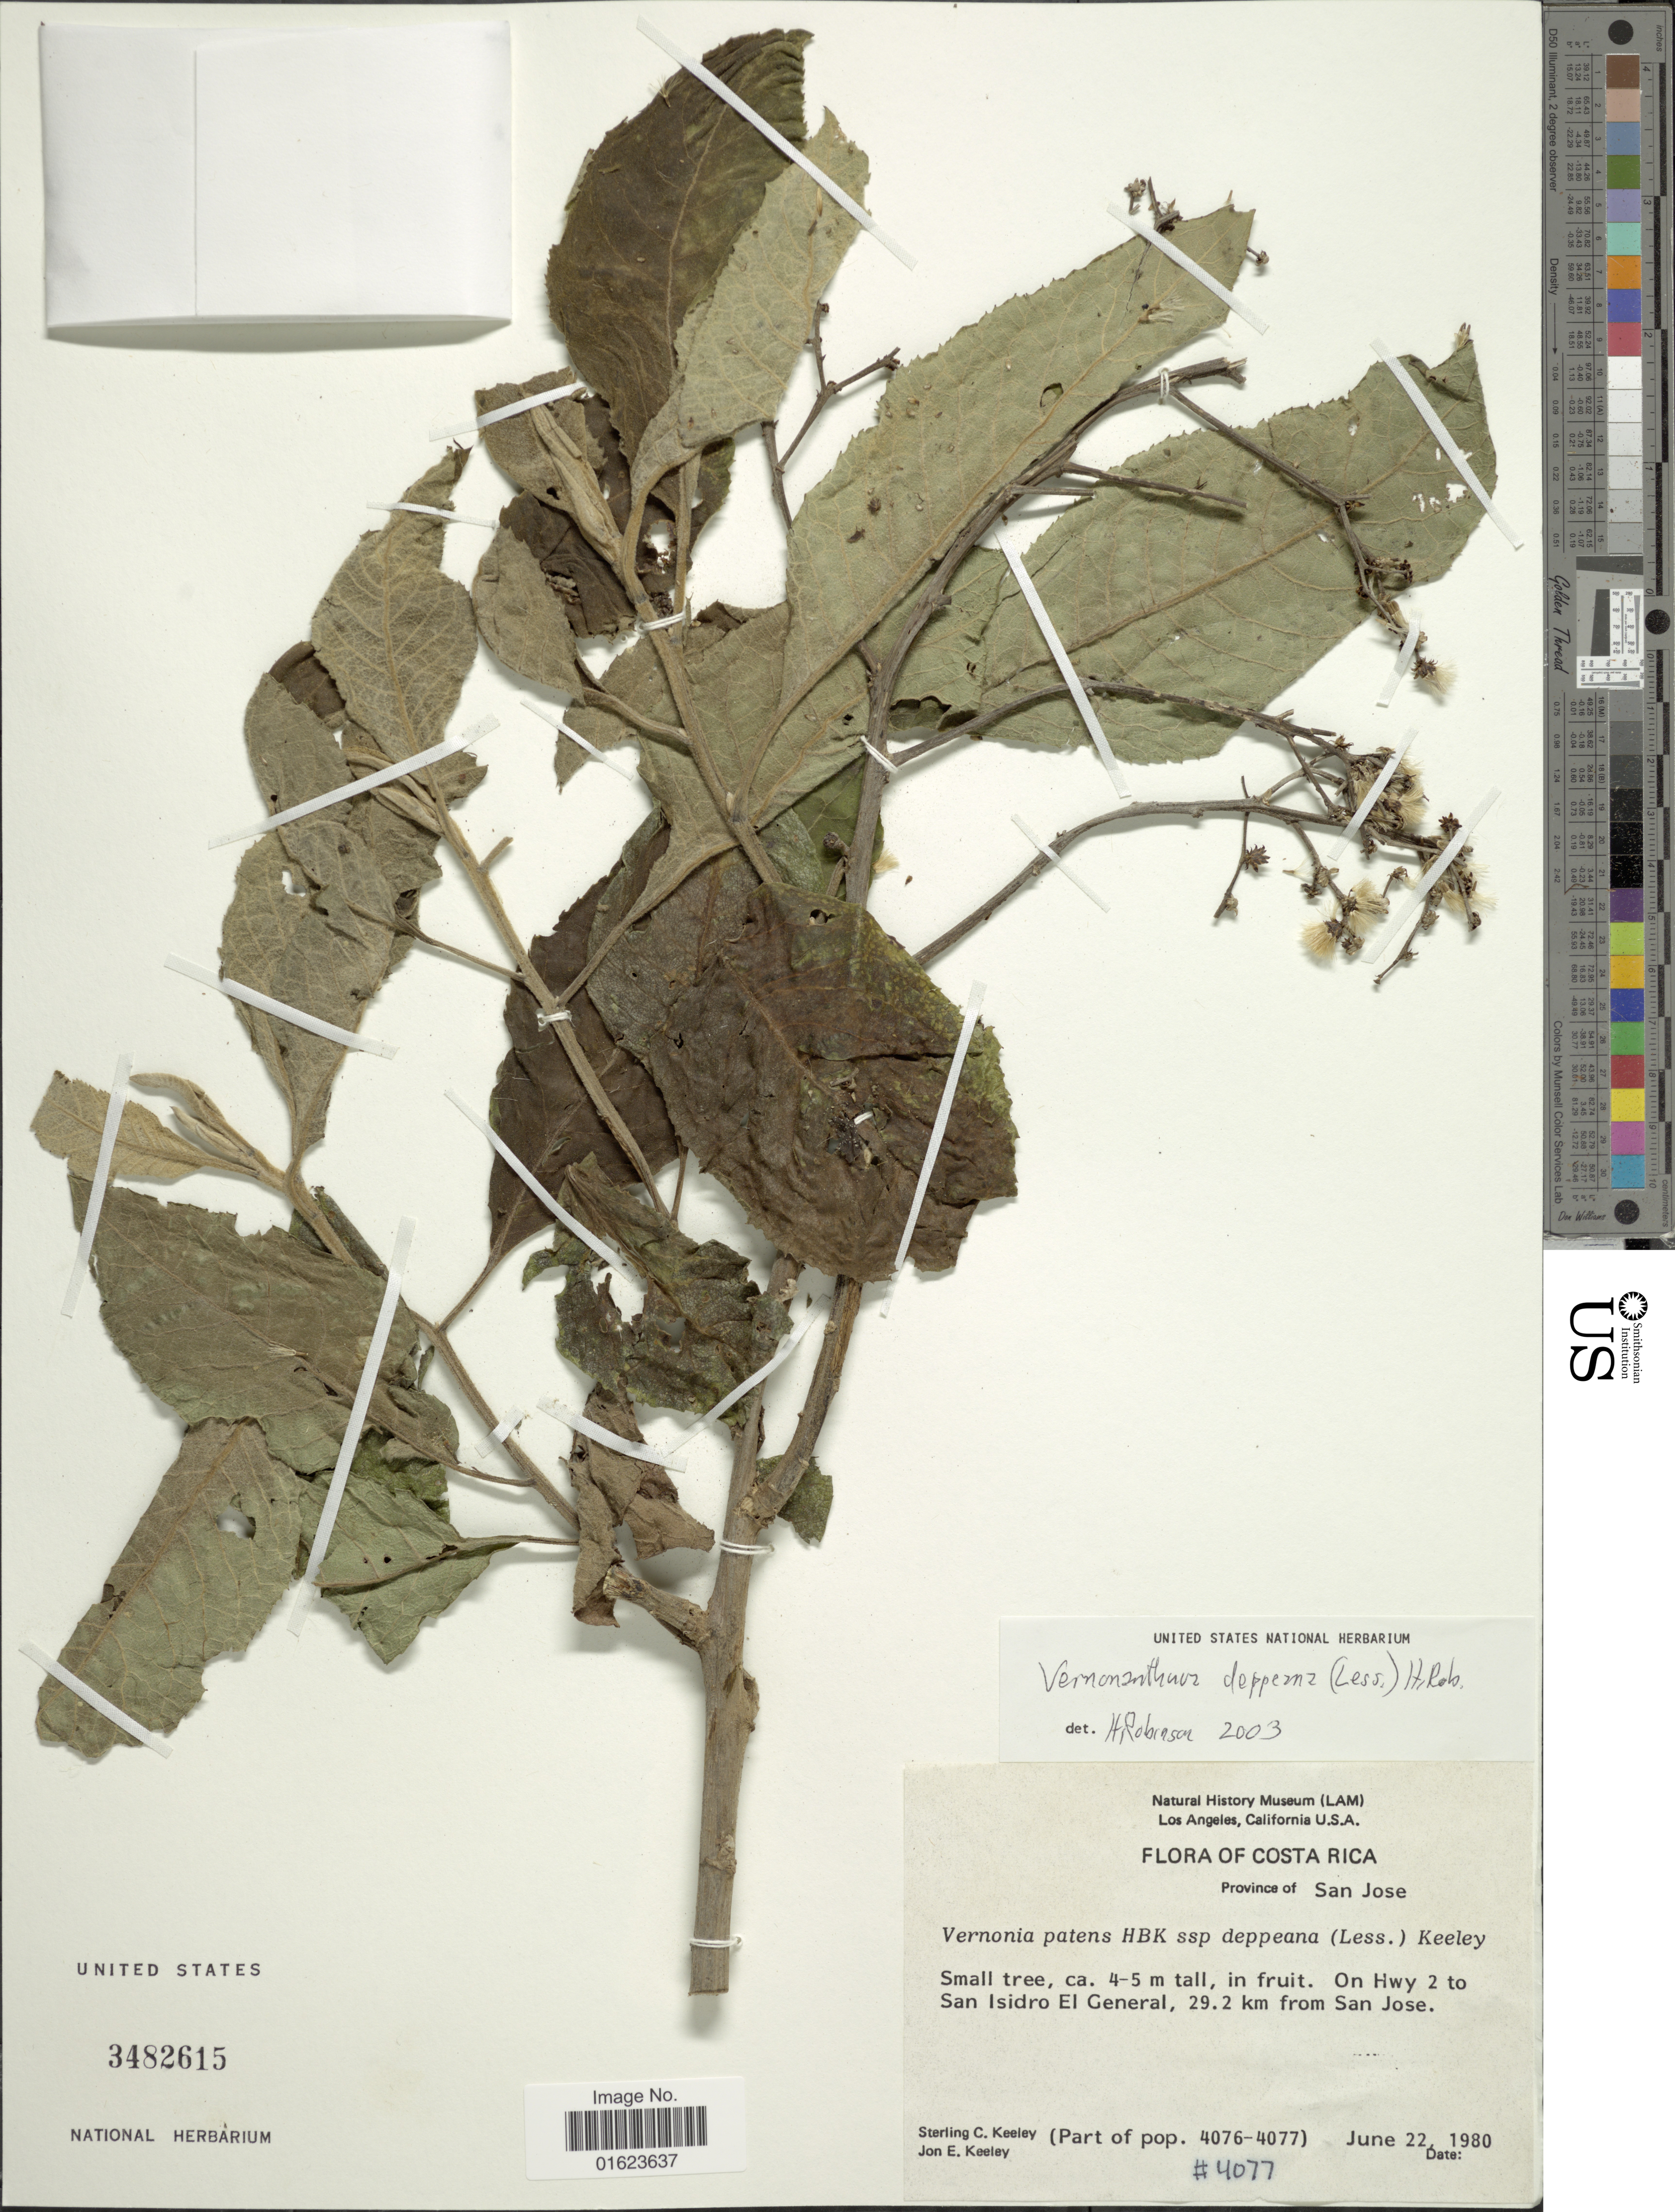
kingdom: Plantae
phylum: Tracheophyta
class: Magnoliopsida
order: Asterales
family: Asteraceae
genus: Vernonanthura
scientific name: Vernonanthura deppeana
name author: (Less.) H. Rob.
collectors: S. C. Keeley & J. E. Keeley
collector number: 4077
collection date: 1980-06-22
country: Costa Rica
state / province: San José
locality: Costa Rica. Province of San Jose. On Hwy 2 to San Isidoro El General, 29.2 km from San Jose.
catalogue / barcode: US 3482615